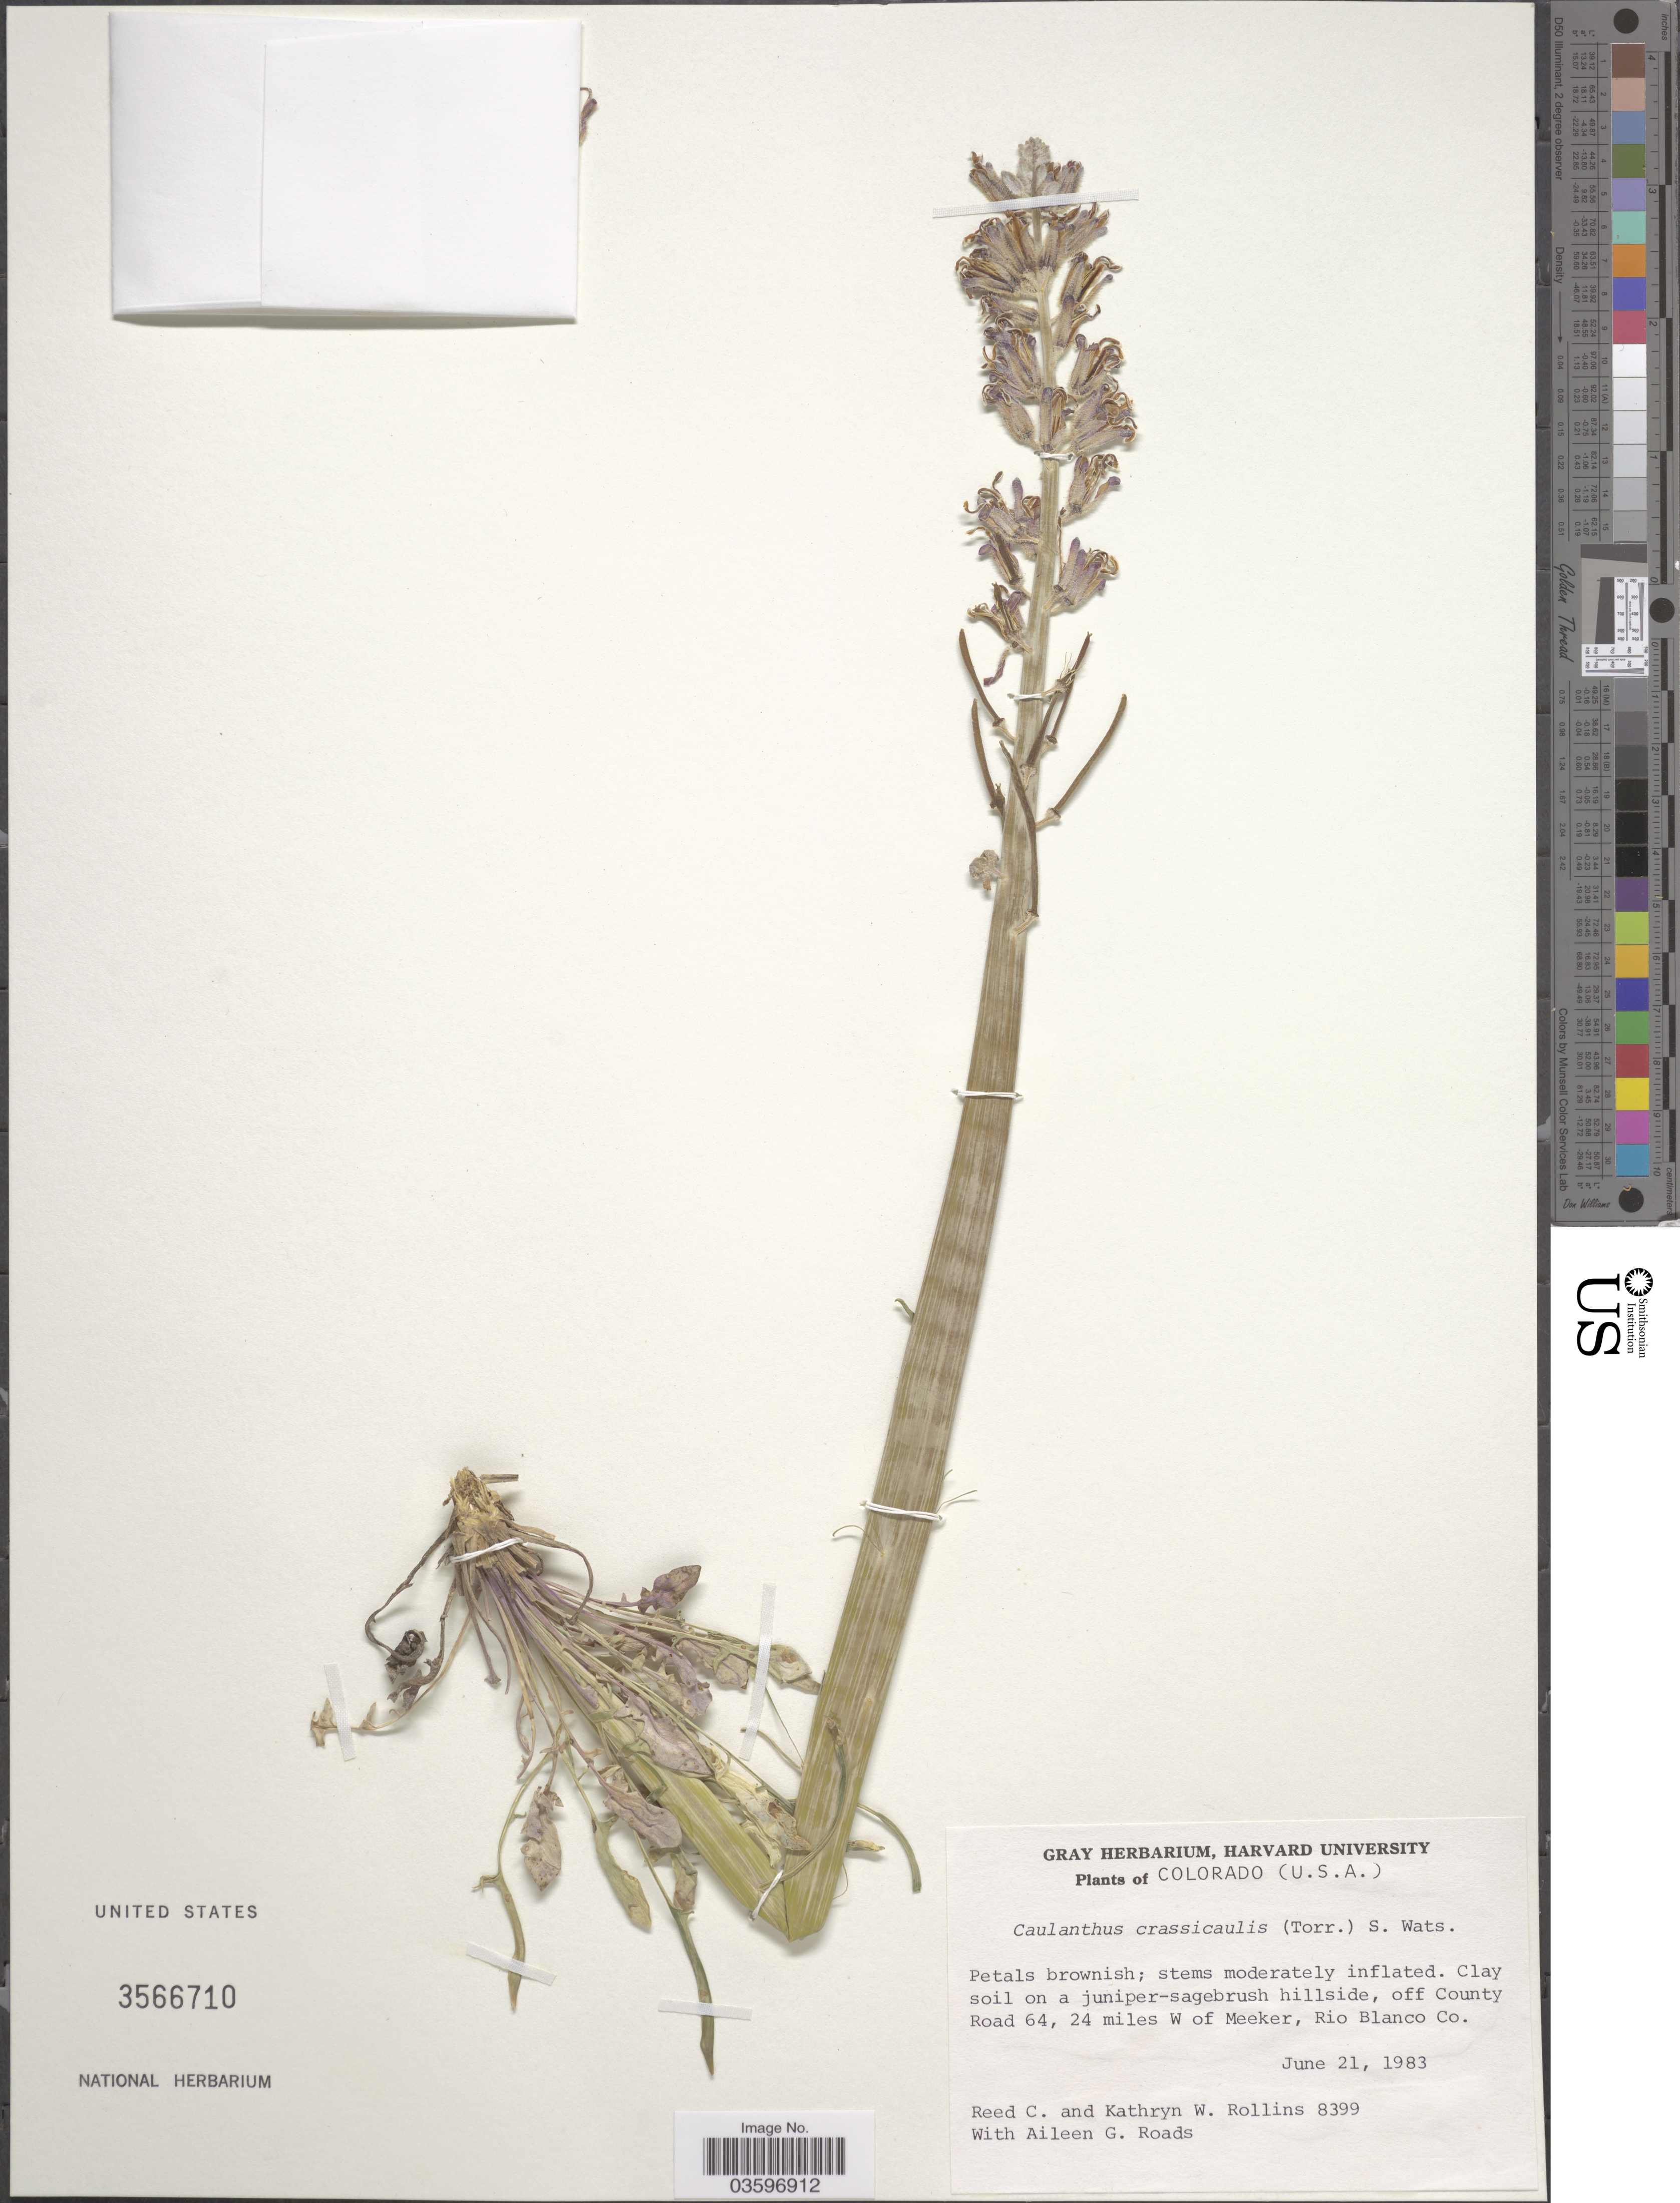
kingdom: Plantae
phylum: Tracheophyta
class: Magnoliopsida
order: Brassicales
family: Brassicaceae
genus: Caulanthus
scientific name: Caulanthus crassicaulis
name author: S. Watson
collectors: R. C. Rollins, K. W. Rollins & A. Roads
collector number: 8399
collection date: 1983-06-21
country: United States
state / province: Colorado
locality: Off County Road 64, 24 miles W of Meeker, Rio Blanco Co.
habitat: clay soil on a juniper-sagebrush hillside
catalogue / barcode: US 3566710